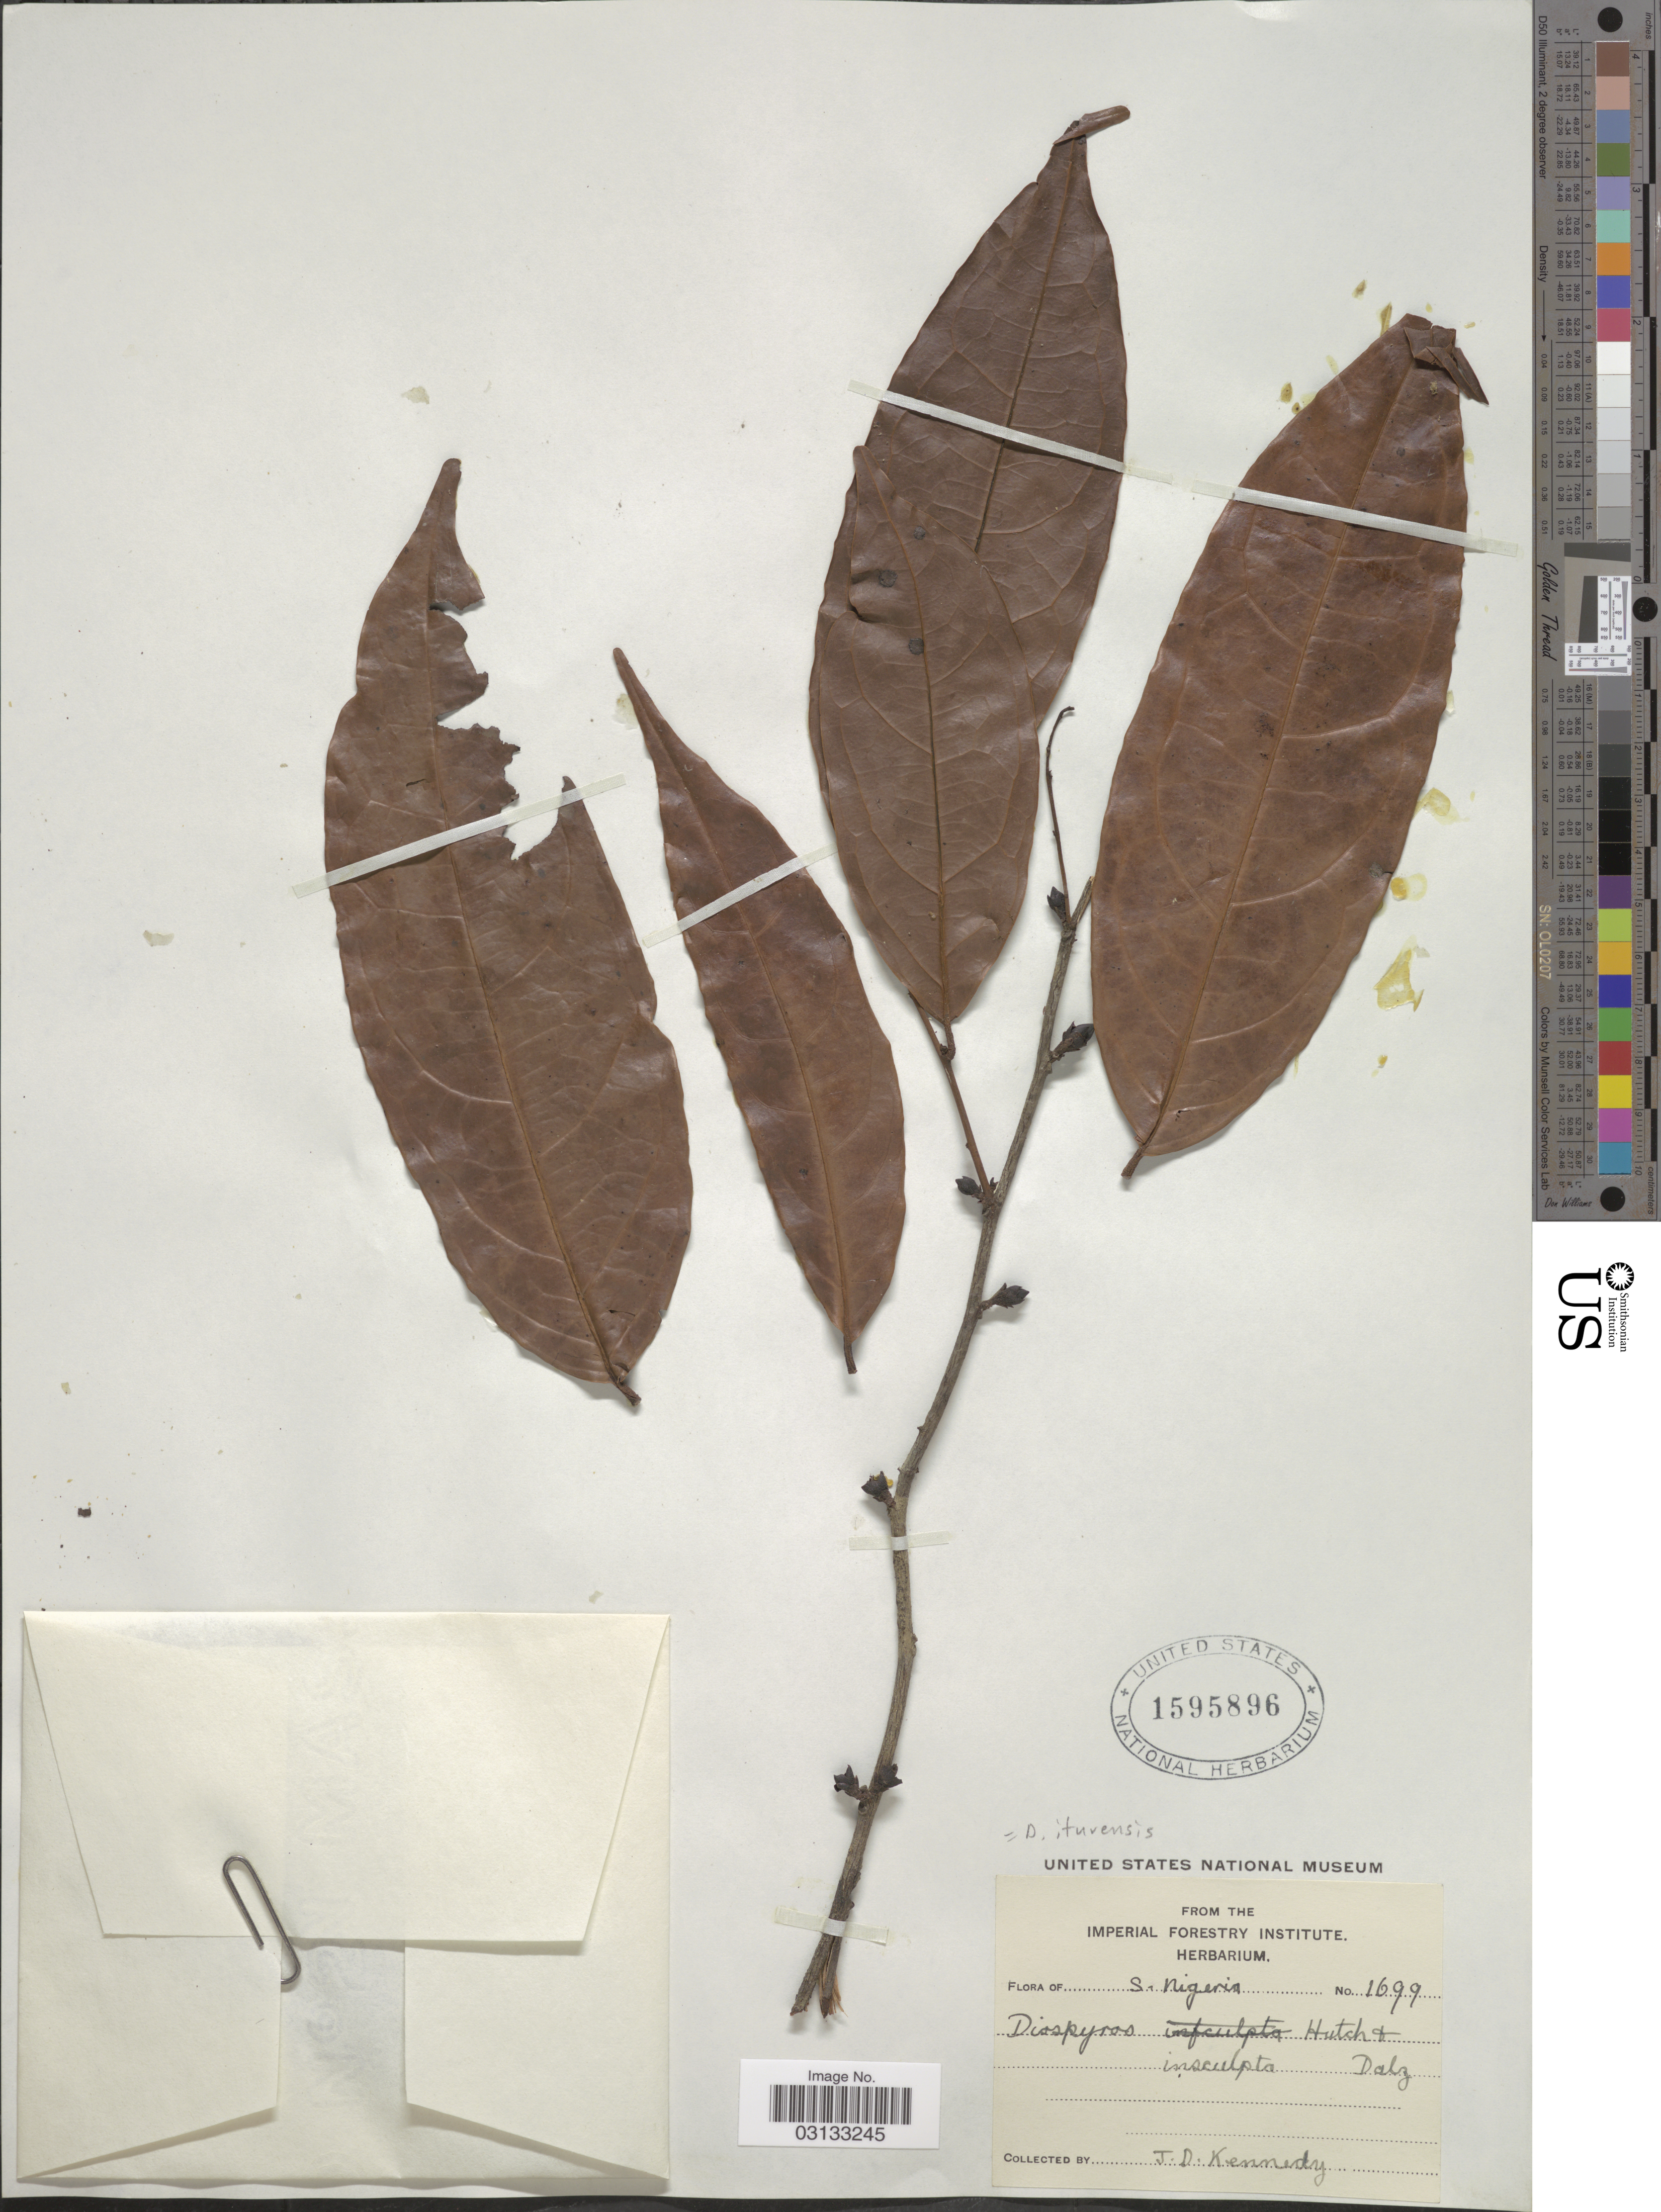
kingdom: Plantae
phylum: Tracheophyta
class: Magnoliopsida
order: Ericales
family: Ebenaceae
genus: Diospyros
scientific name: Diospyros iturensis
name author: (Gürke) Letouzey & F. White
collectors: J. D. Kennedy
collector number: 1699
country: Nigeria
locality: S. Nigeria.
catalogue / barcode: US 1595896